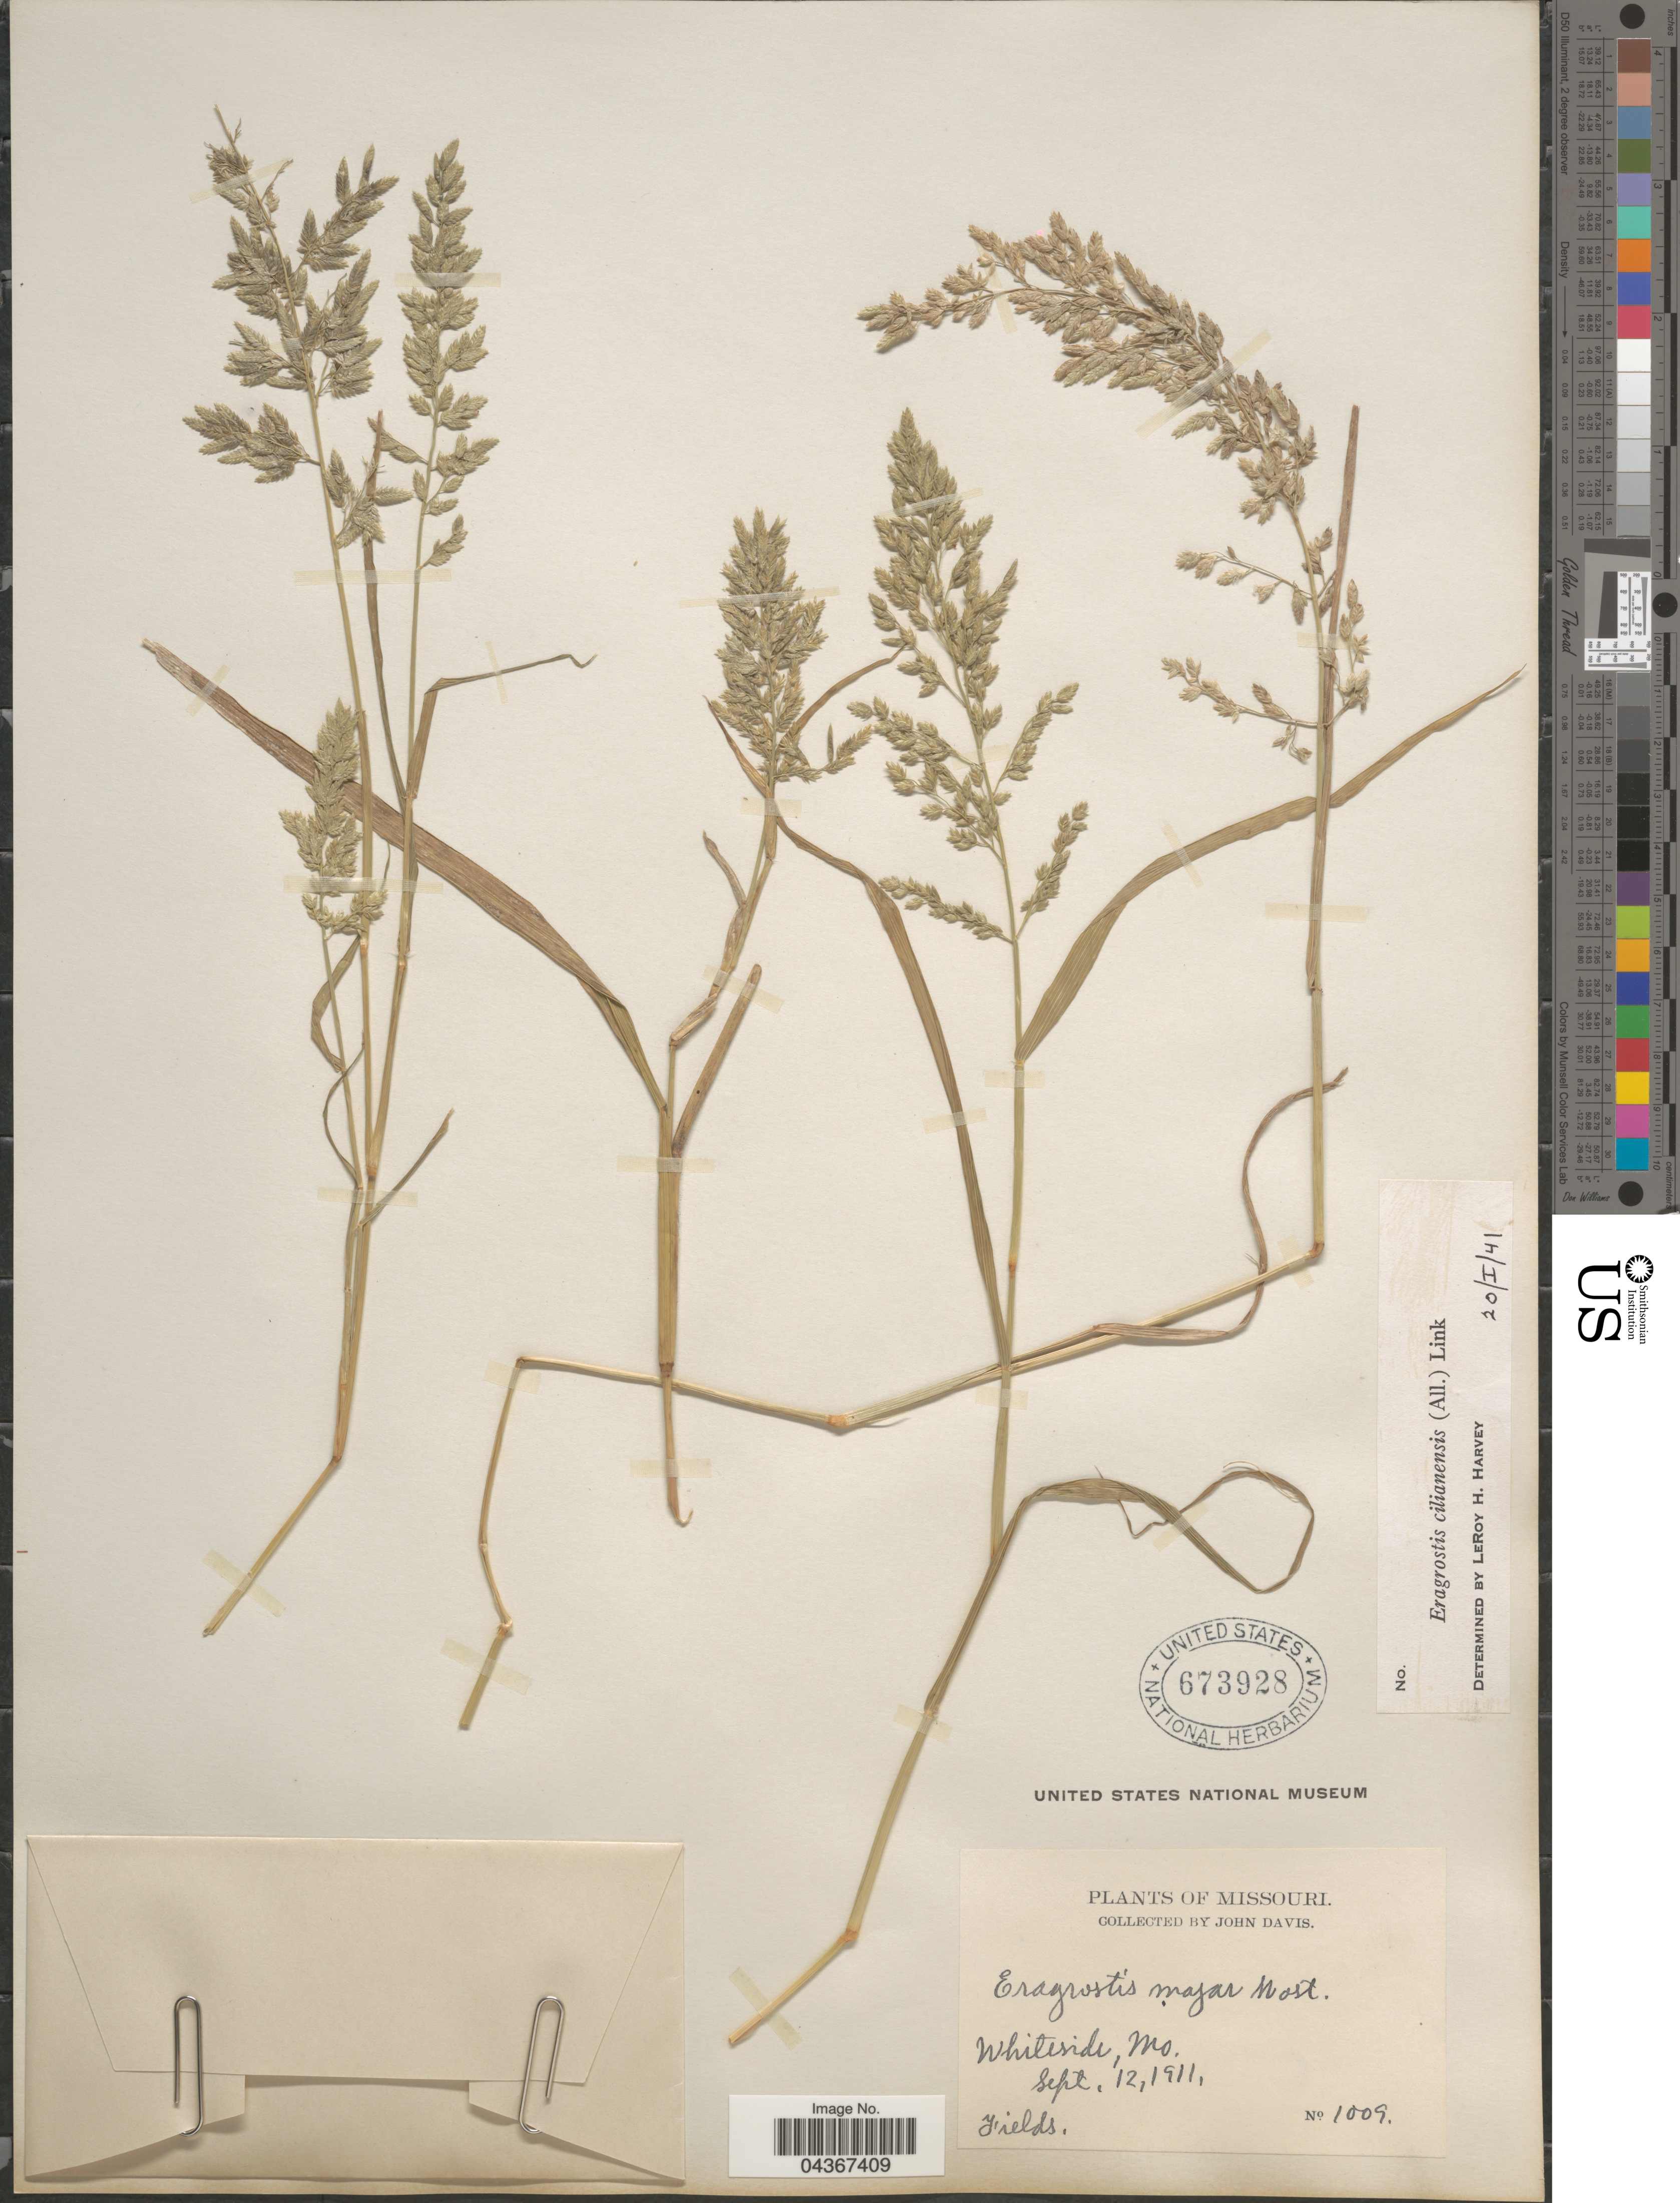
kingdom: Plantae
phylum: Tracheophyta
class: Liliopsida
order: Poales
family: Poaceae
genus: Eragrostis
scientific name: Eragrostis cilianensis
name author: (Bellardi) Vignolo ex Janch.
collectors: J. Davis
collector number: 1009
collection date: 1911-09-12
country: United States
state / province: Missouri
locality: Whiteside.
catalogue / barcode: US 673928